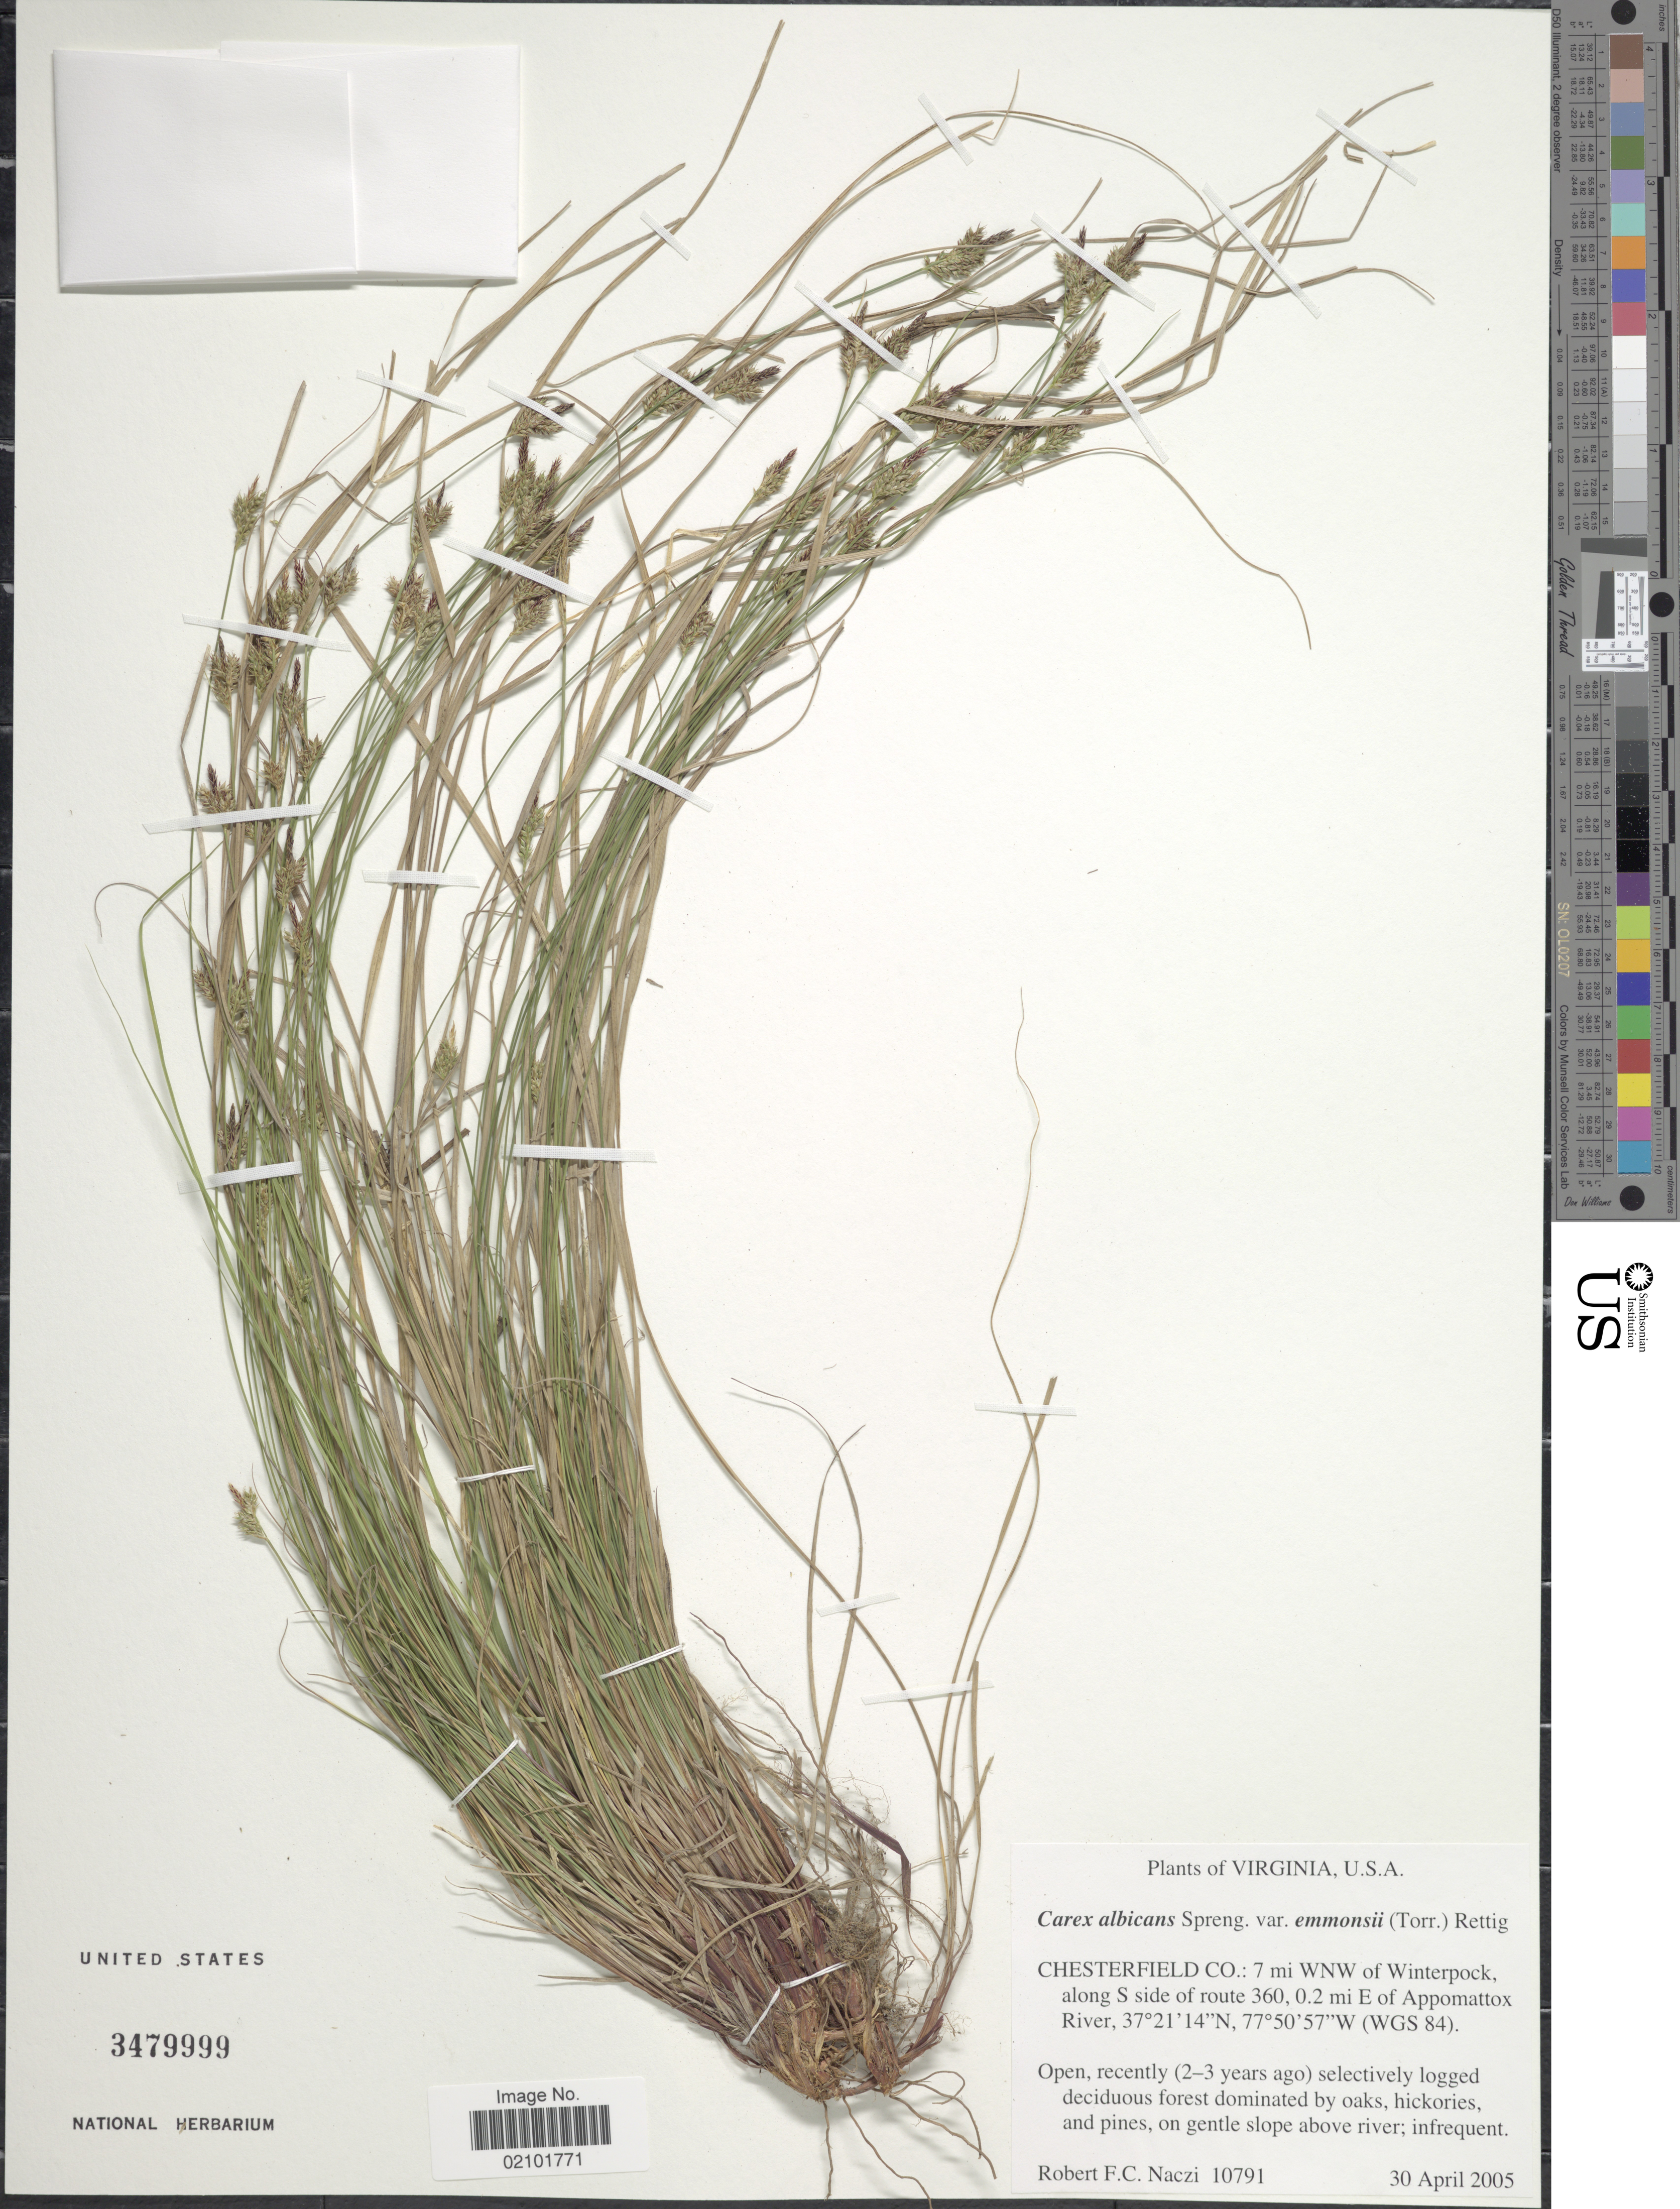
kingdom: Plantae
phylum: Tracheophyta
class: Liliopsida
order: Poales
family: Cyperaceae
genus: Carex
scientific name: Carex emmonsii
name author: Dewey ex Torr.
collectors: R. F. C. Naczi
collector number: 10791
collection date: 2005-04-30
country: United States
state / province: Virginia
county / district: Chesterfield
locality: Chesterfield Co.: 7 mi WNW of Winterpock, along S side of route 360, 0.2 mi E of Appomattox River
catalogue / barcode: US 3479999